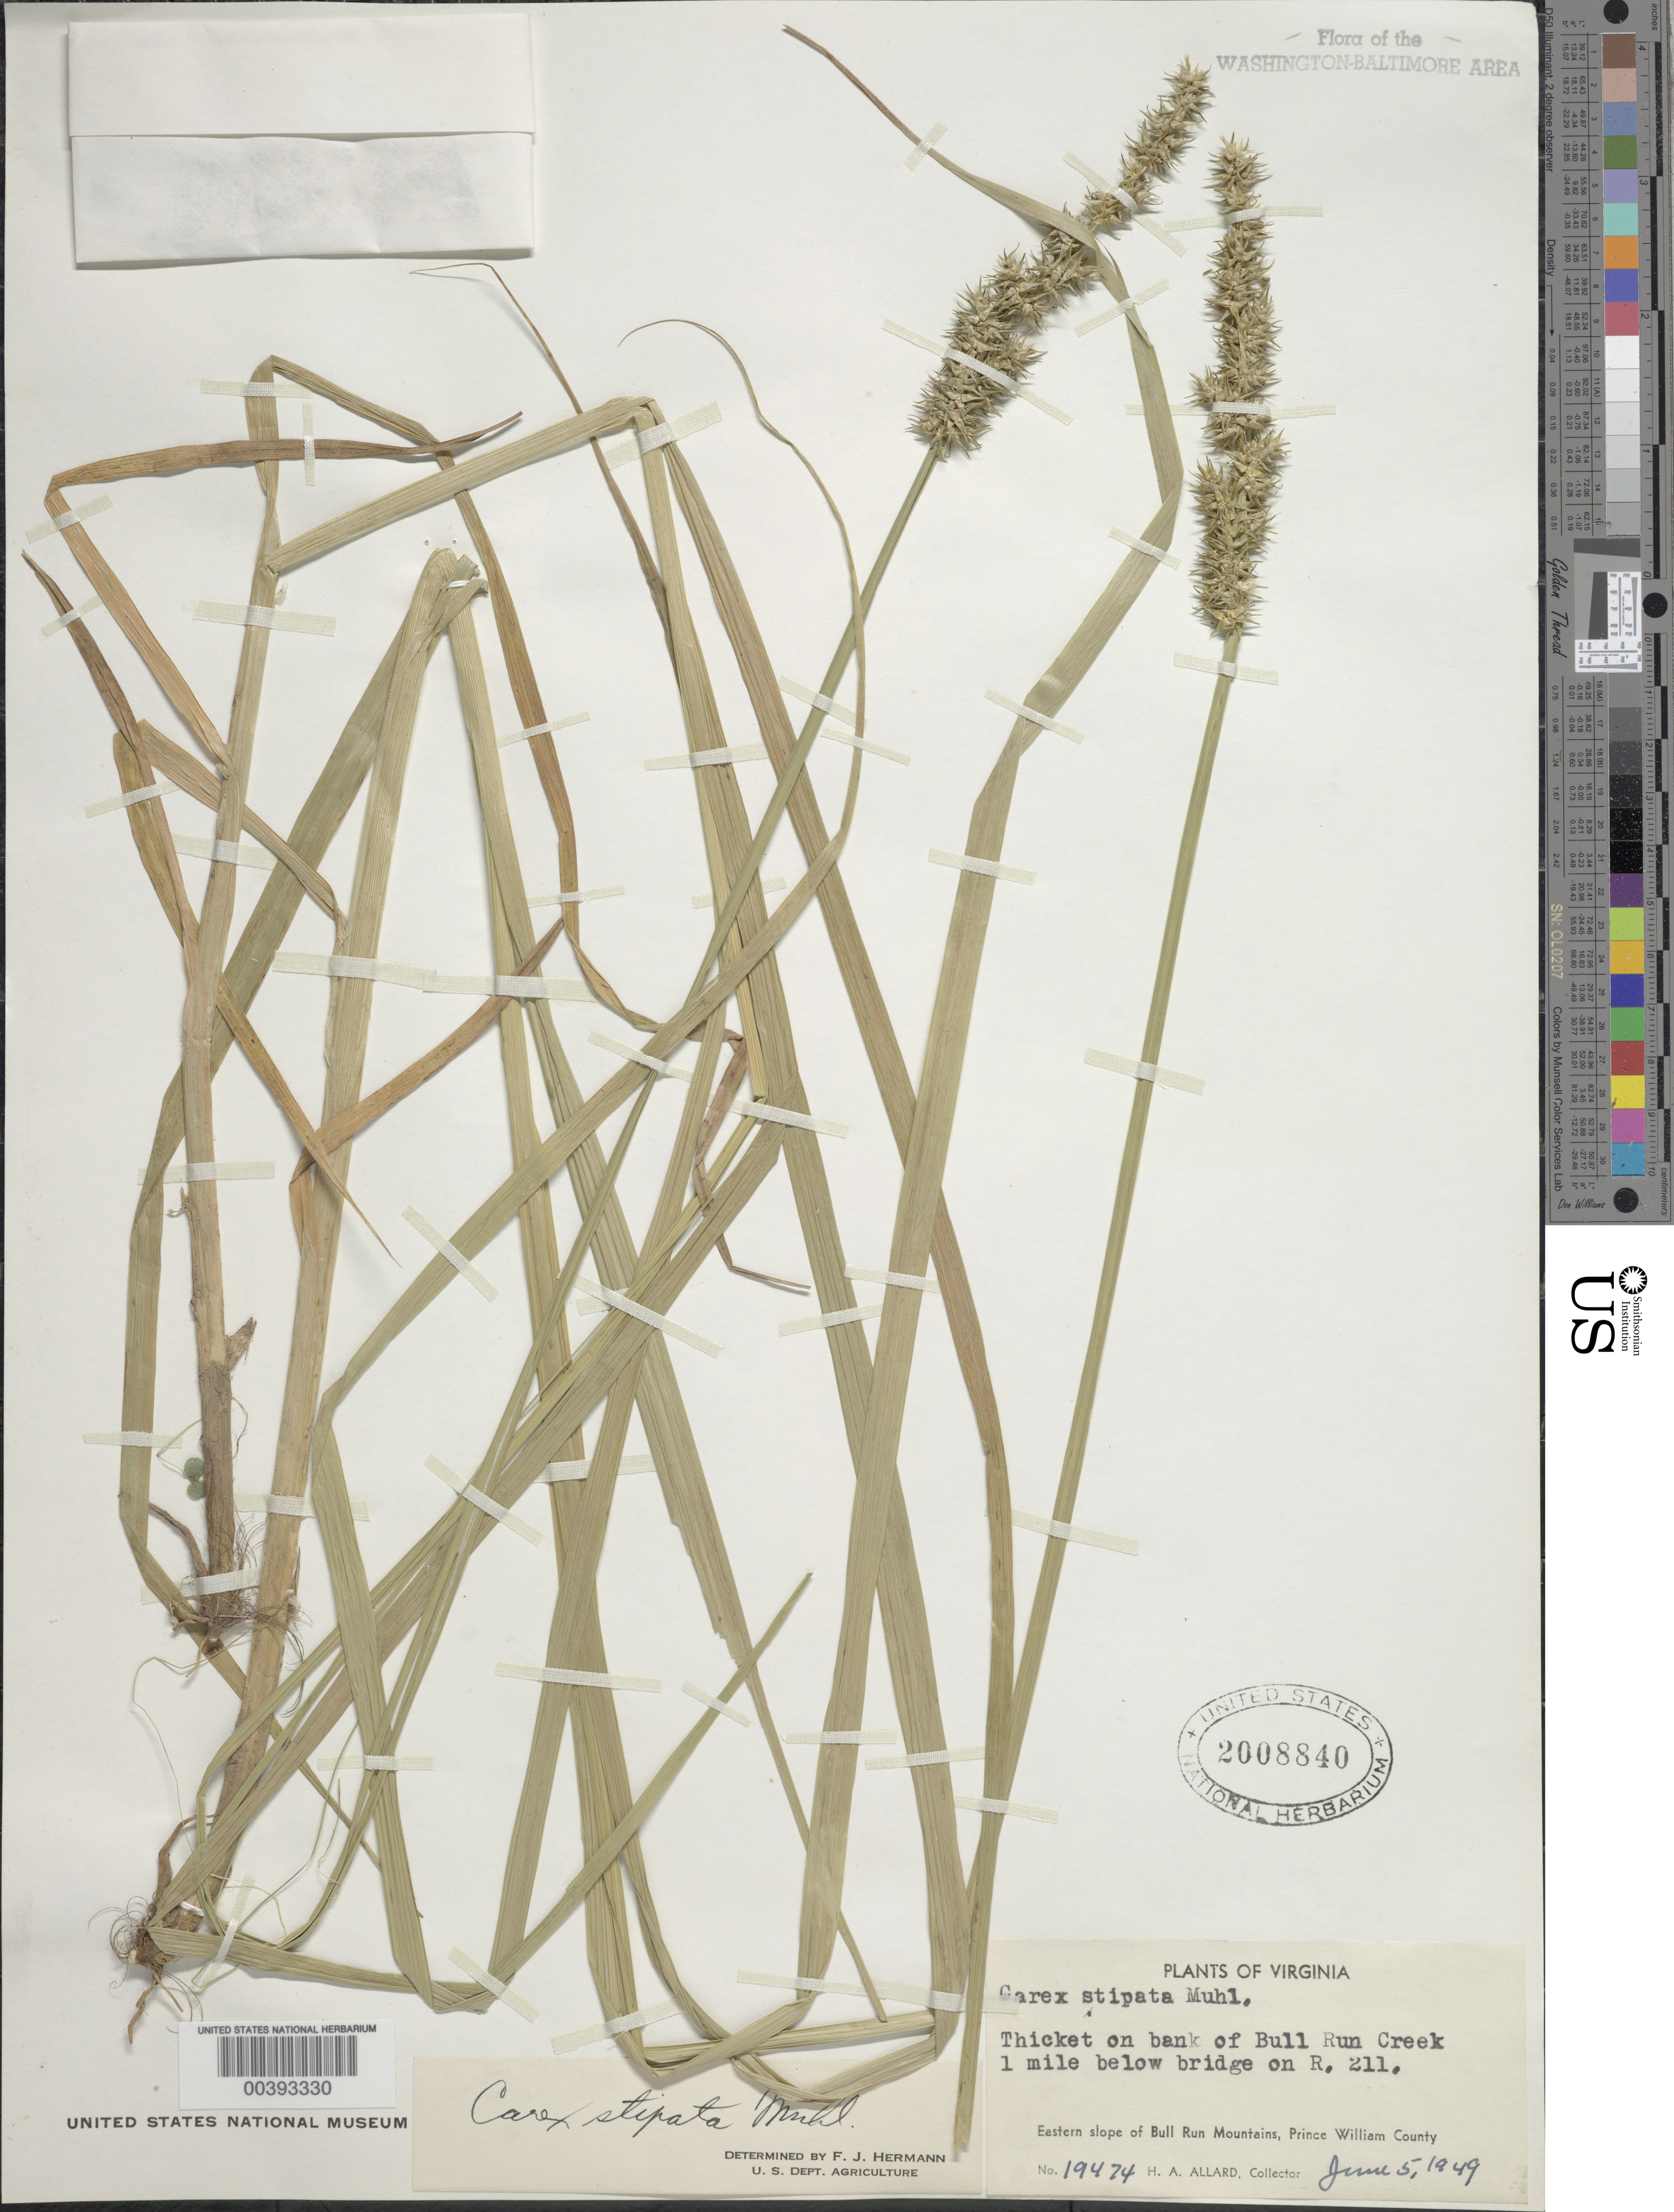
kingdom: Plantae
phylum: Tracheophyta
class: Liliopsida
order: Poales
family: Cyperaceae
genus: Carex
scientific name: Carex stipata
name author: Muhl. ex Willd.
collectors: H. A. Allard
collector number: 19474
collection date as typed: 05 Jun 1949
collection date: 1949-06-05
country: United States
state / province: Virginia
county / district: Prince William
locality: Bull Run Creek, below Route 211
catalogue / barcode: US 2008840